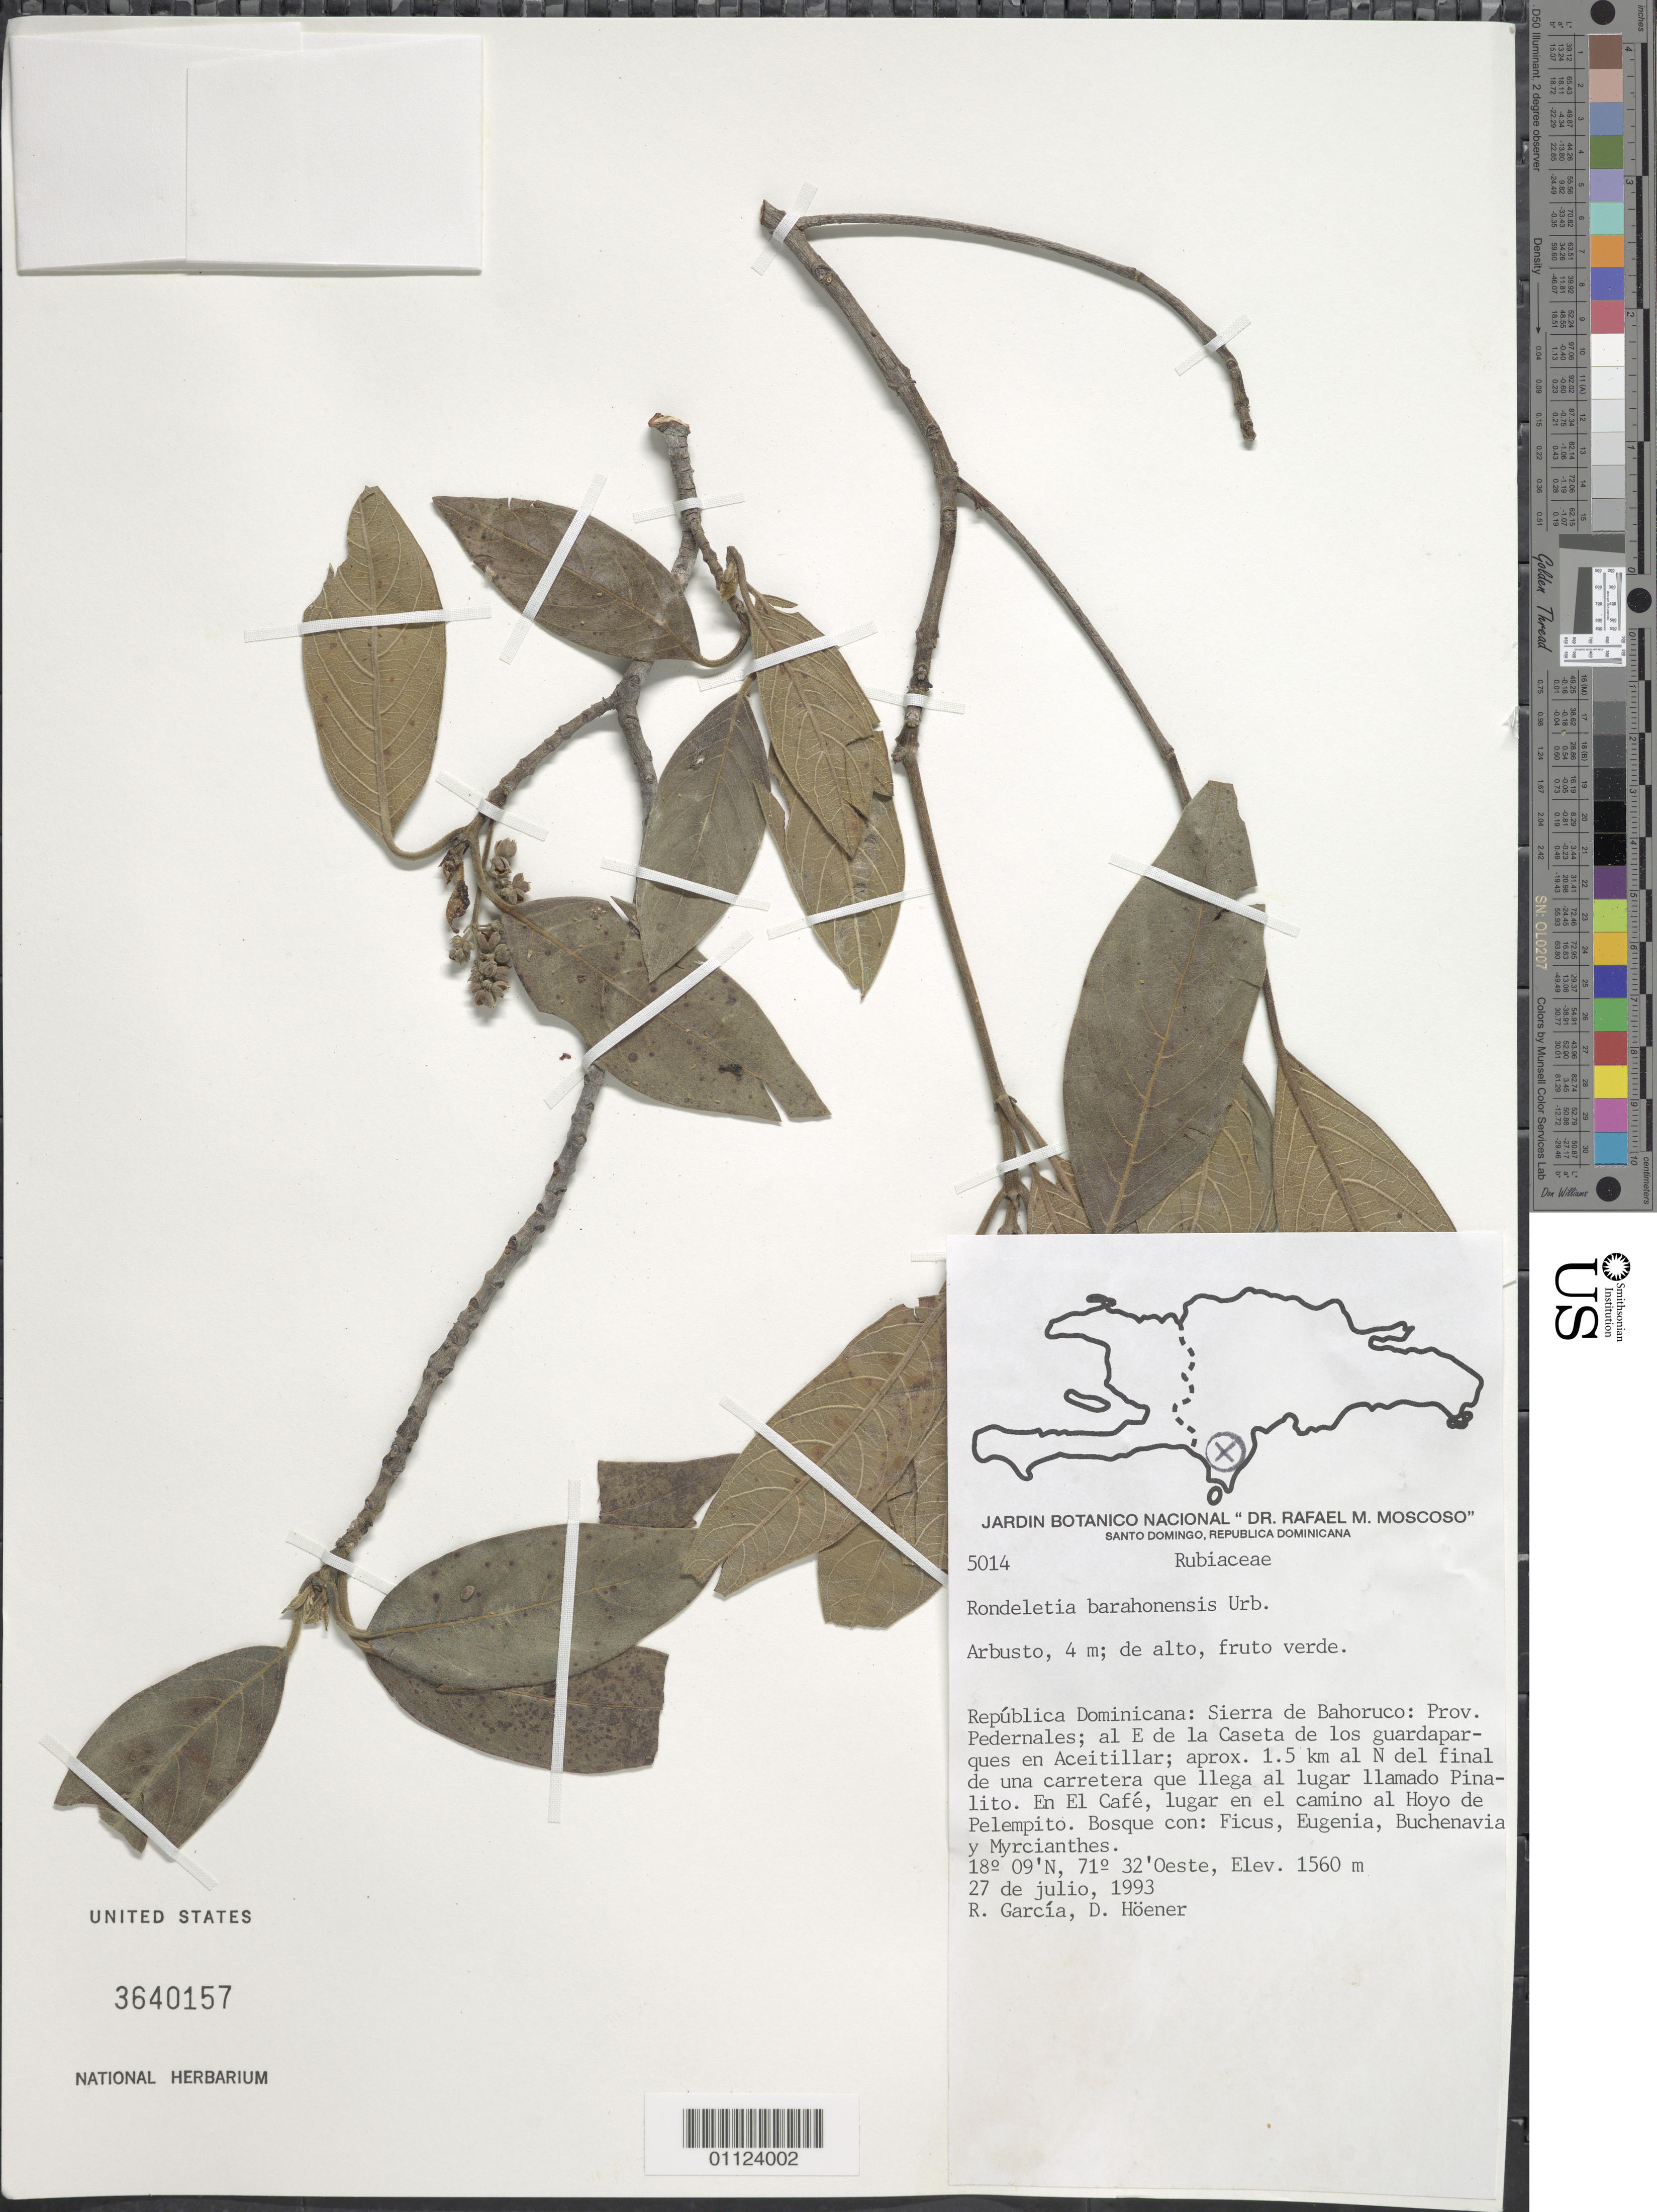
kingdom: Plantae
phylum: Tracheophyta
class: Magnoliopsida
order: Gentianales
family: Rubiaceae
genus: Rondeletia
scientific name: Rondeletia barahonensis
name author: Urb.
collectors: R. G. García & D. Höener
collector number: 5014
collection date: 1993-07-27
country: Dominican Republic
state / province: Pedernales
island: Hispaniola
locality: Sierra de Bahoruco, al E de la Caseta de los guardaparques en Aceitillar; aprox. 1.5 km al N del final de una carretera que llega al lugar llambado Pinalito; en El Café, lugar en el camino al Hoyo de Pelempito.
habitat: Bosque con: Ficus, Eugenia, Buchenavia y Myrcianthes.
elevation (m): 1560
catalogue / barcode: US 3640157